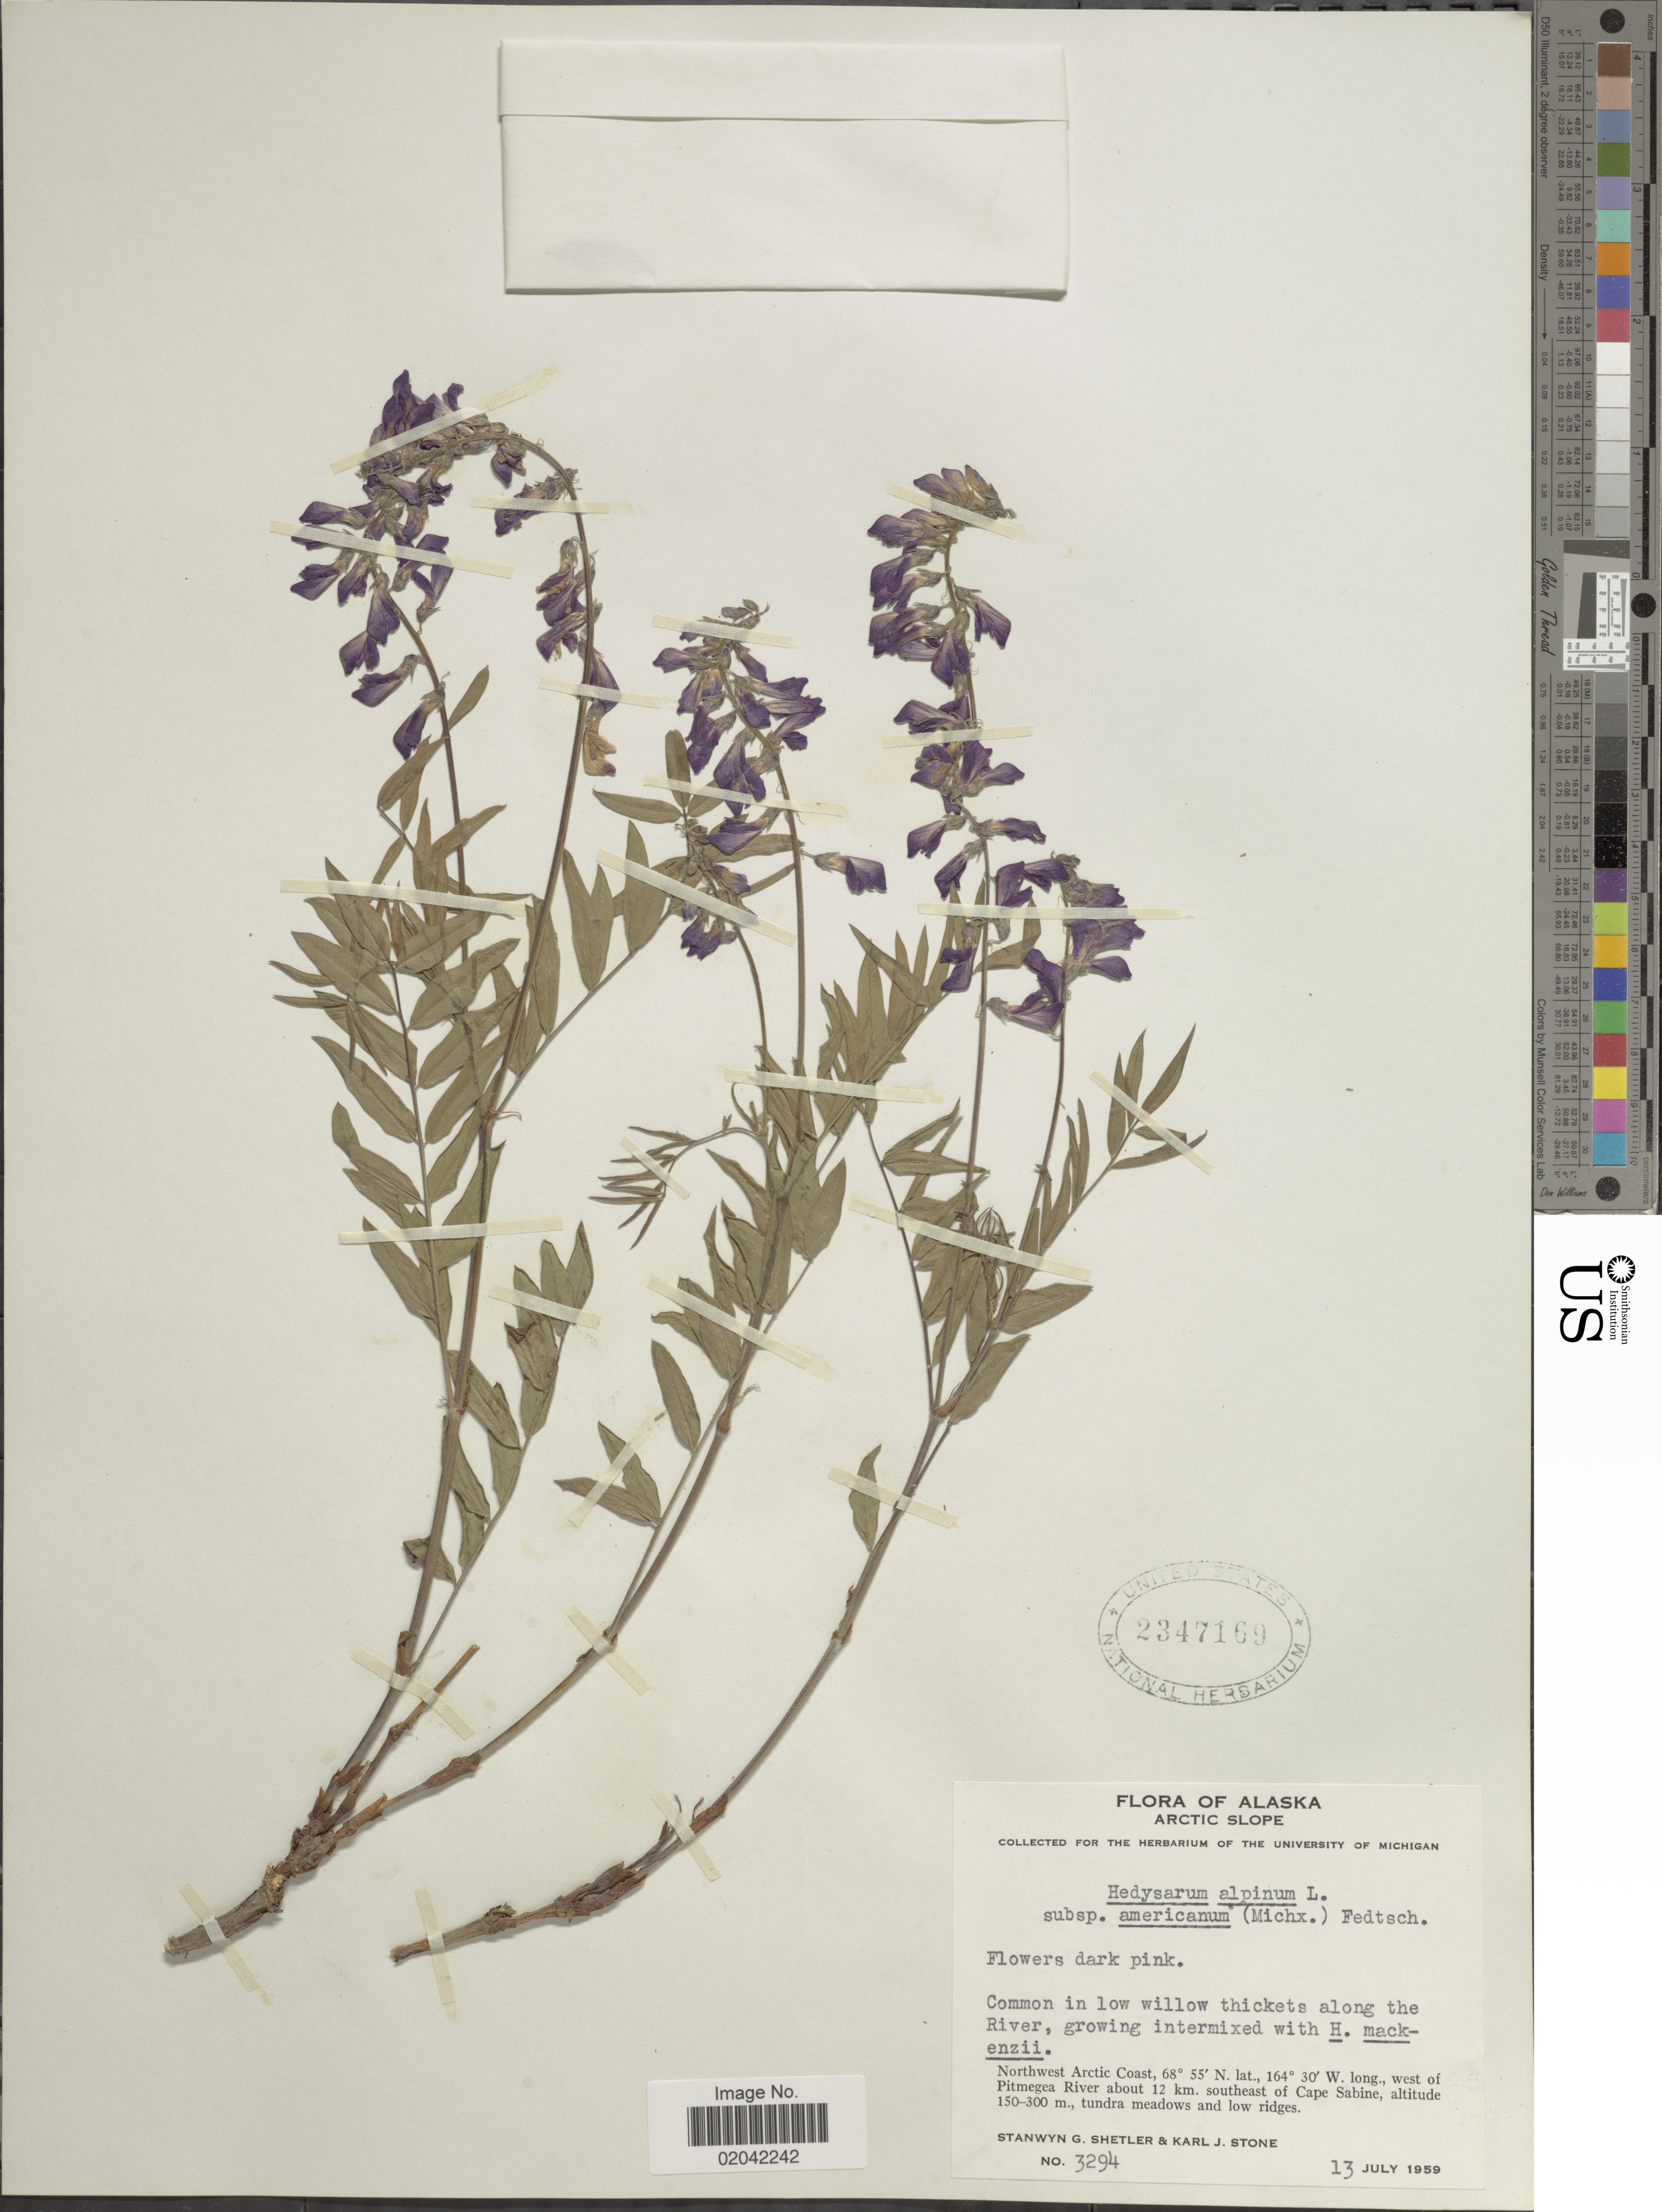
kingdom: Plantae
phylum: Tracheophyta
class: Magnoliopsida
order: Fabales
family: Fabaceae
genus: Hedysarum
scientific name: Hedysarum alpinum var. americanum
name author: Michx. ex Pursh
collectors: S. Shetler & K. J. Stone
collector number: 3294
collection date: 1959-07-13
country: United States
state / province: Alaska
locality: Arctic Slope. Northwest Arctic Coast, west of Pitmegea River about 12 km. southeast of Cape Sabine, tundra meadows and low ridges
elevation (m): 150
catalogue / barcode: US 2347169